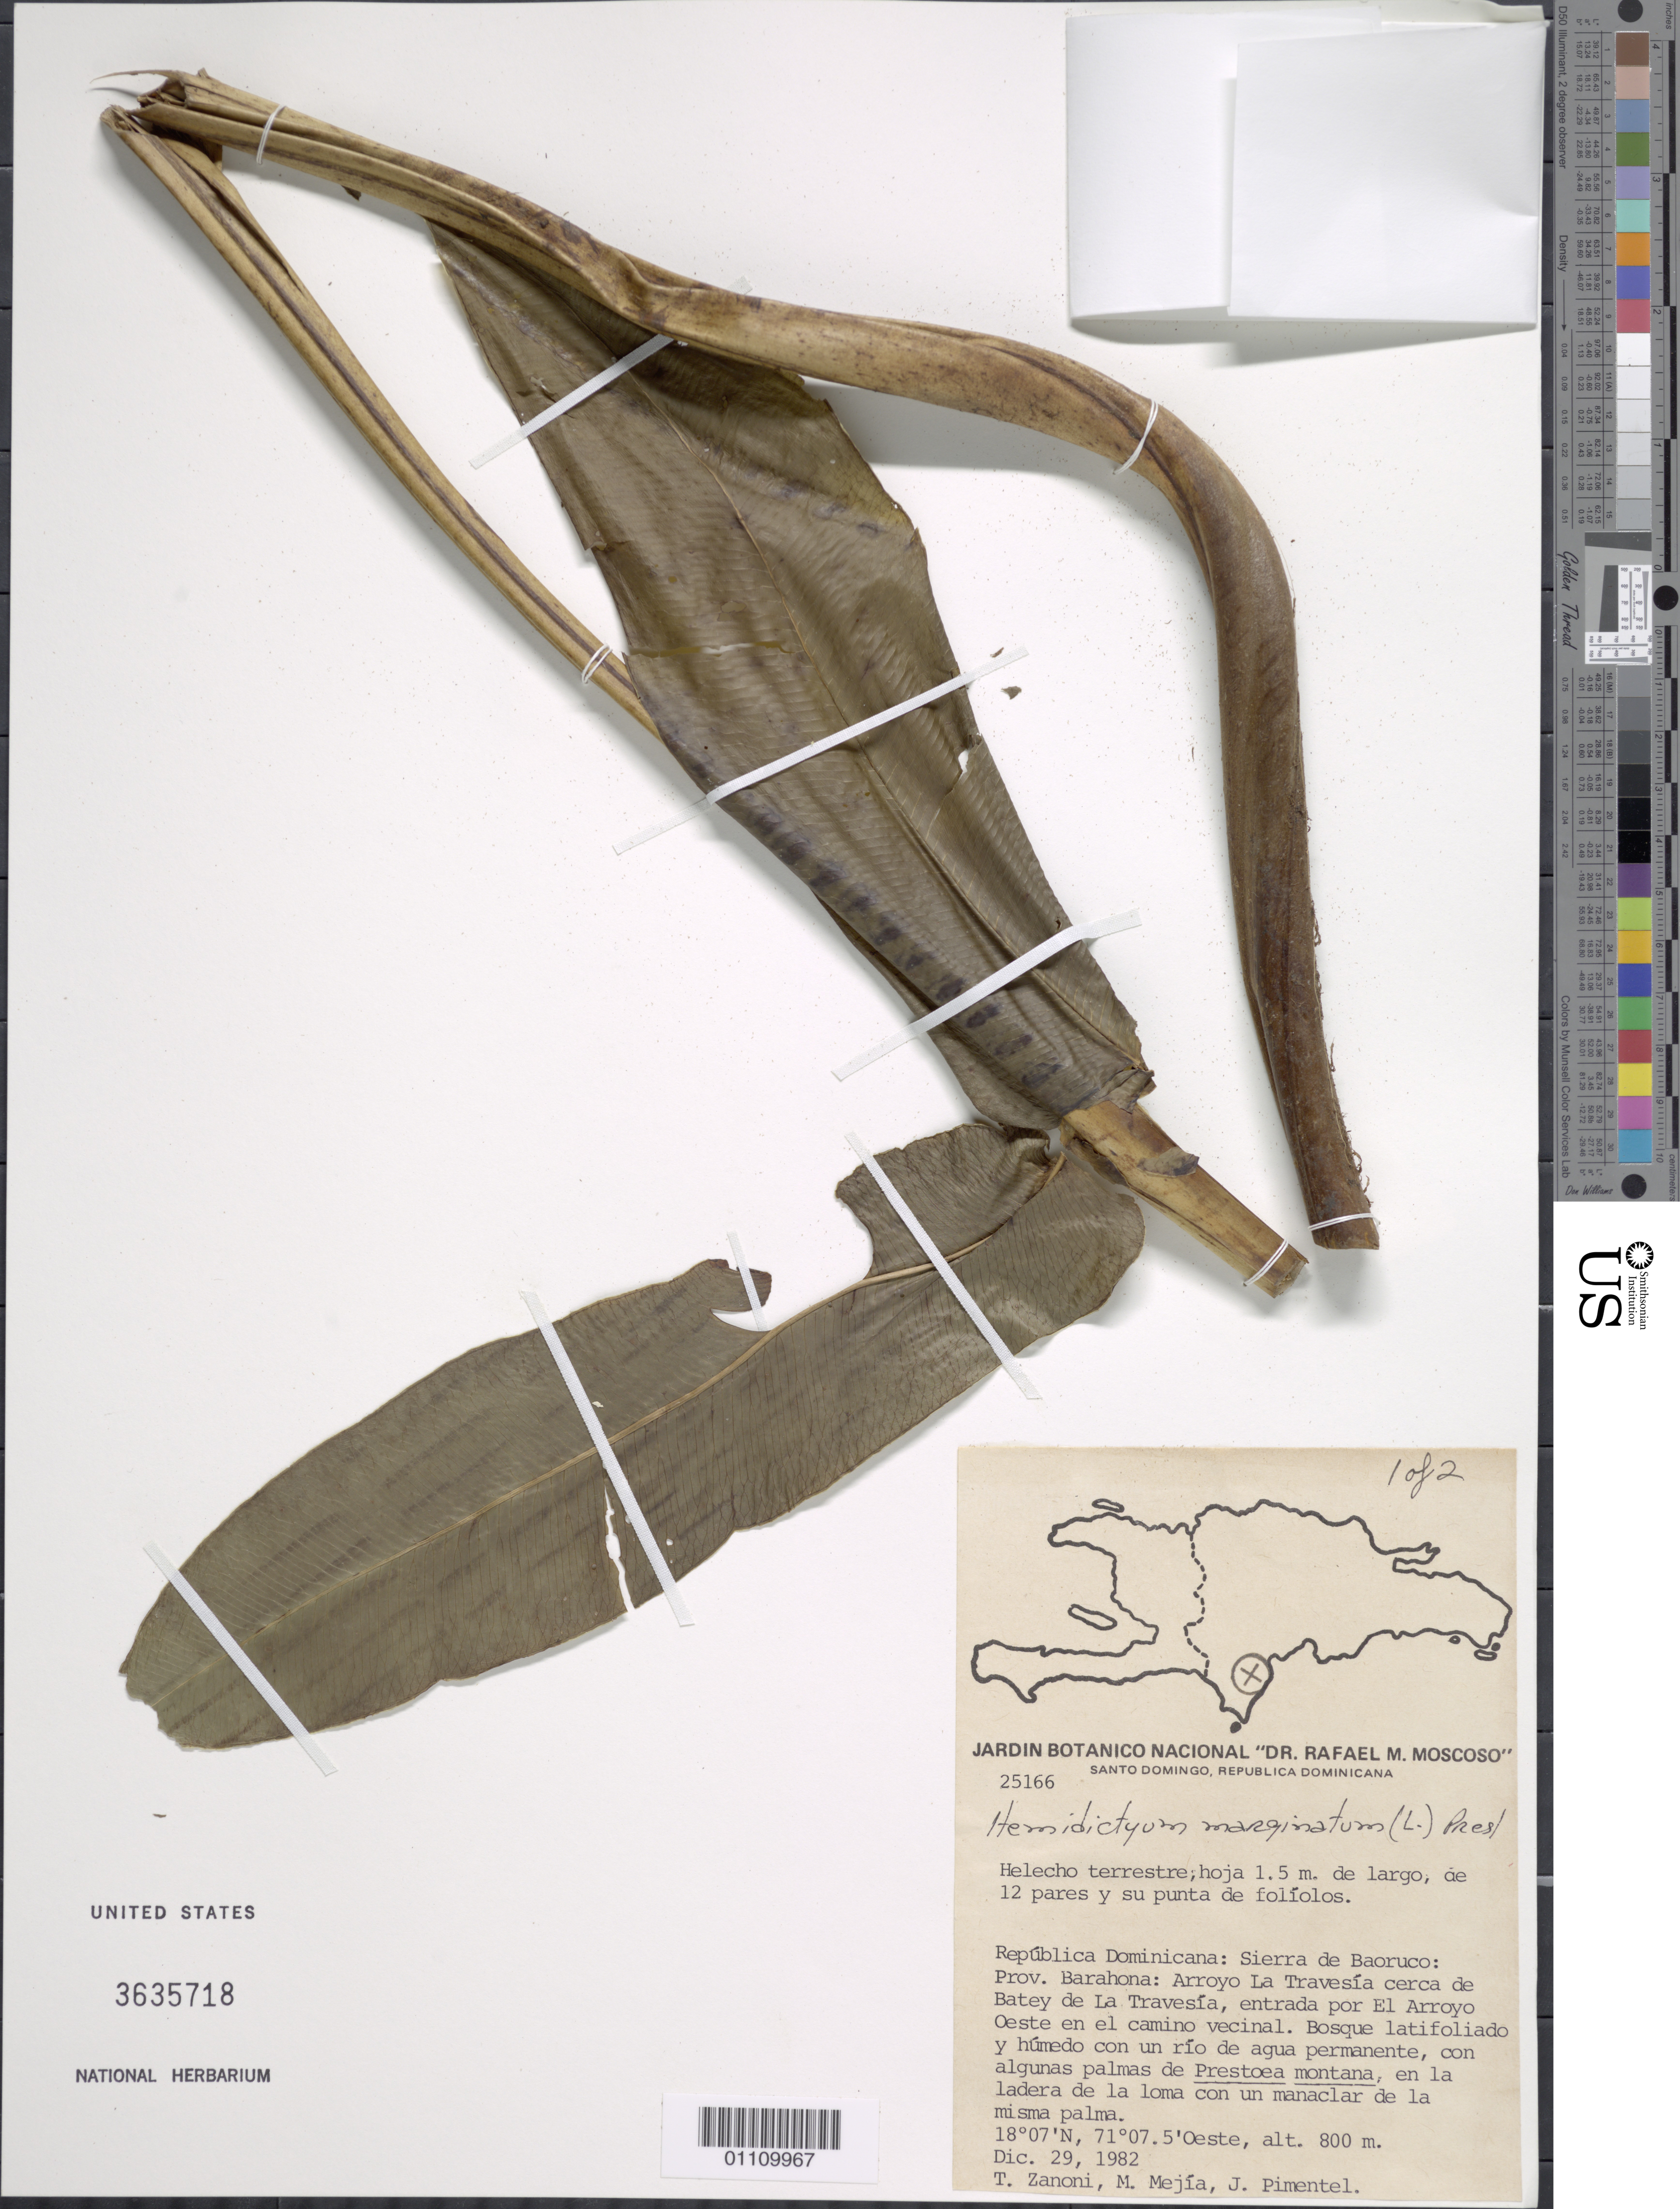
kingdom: Plantae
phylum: Tracheophyta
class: Polypodiopsida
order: Polypodiales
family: Hemidictyaceae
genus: Hemidictyum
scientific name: Hemidictyum marginatum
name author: (L.) C. Presl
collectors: T. A. Zanoni, M. Mejia & J. Pimentel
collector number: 25166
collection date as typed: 29 Dec 1982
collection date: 1982-12-29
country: Dominican Republic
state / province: Barahona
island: Hispaniola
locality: Sierra de Baoruco, Arroyo La Travesía cerca de Batey de La Travisía, entrada por El Arroyo Oeste en el camino vecinal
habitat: Bosque latifoliado y húmedo con un río de agua permanente, con algunas palmas de Prestoea montana, en la ladera de la loma con un manaclar de la misma palma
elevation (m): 800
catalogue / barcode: US 3635718